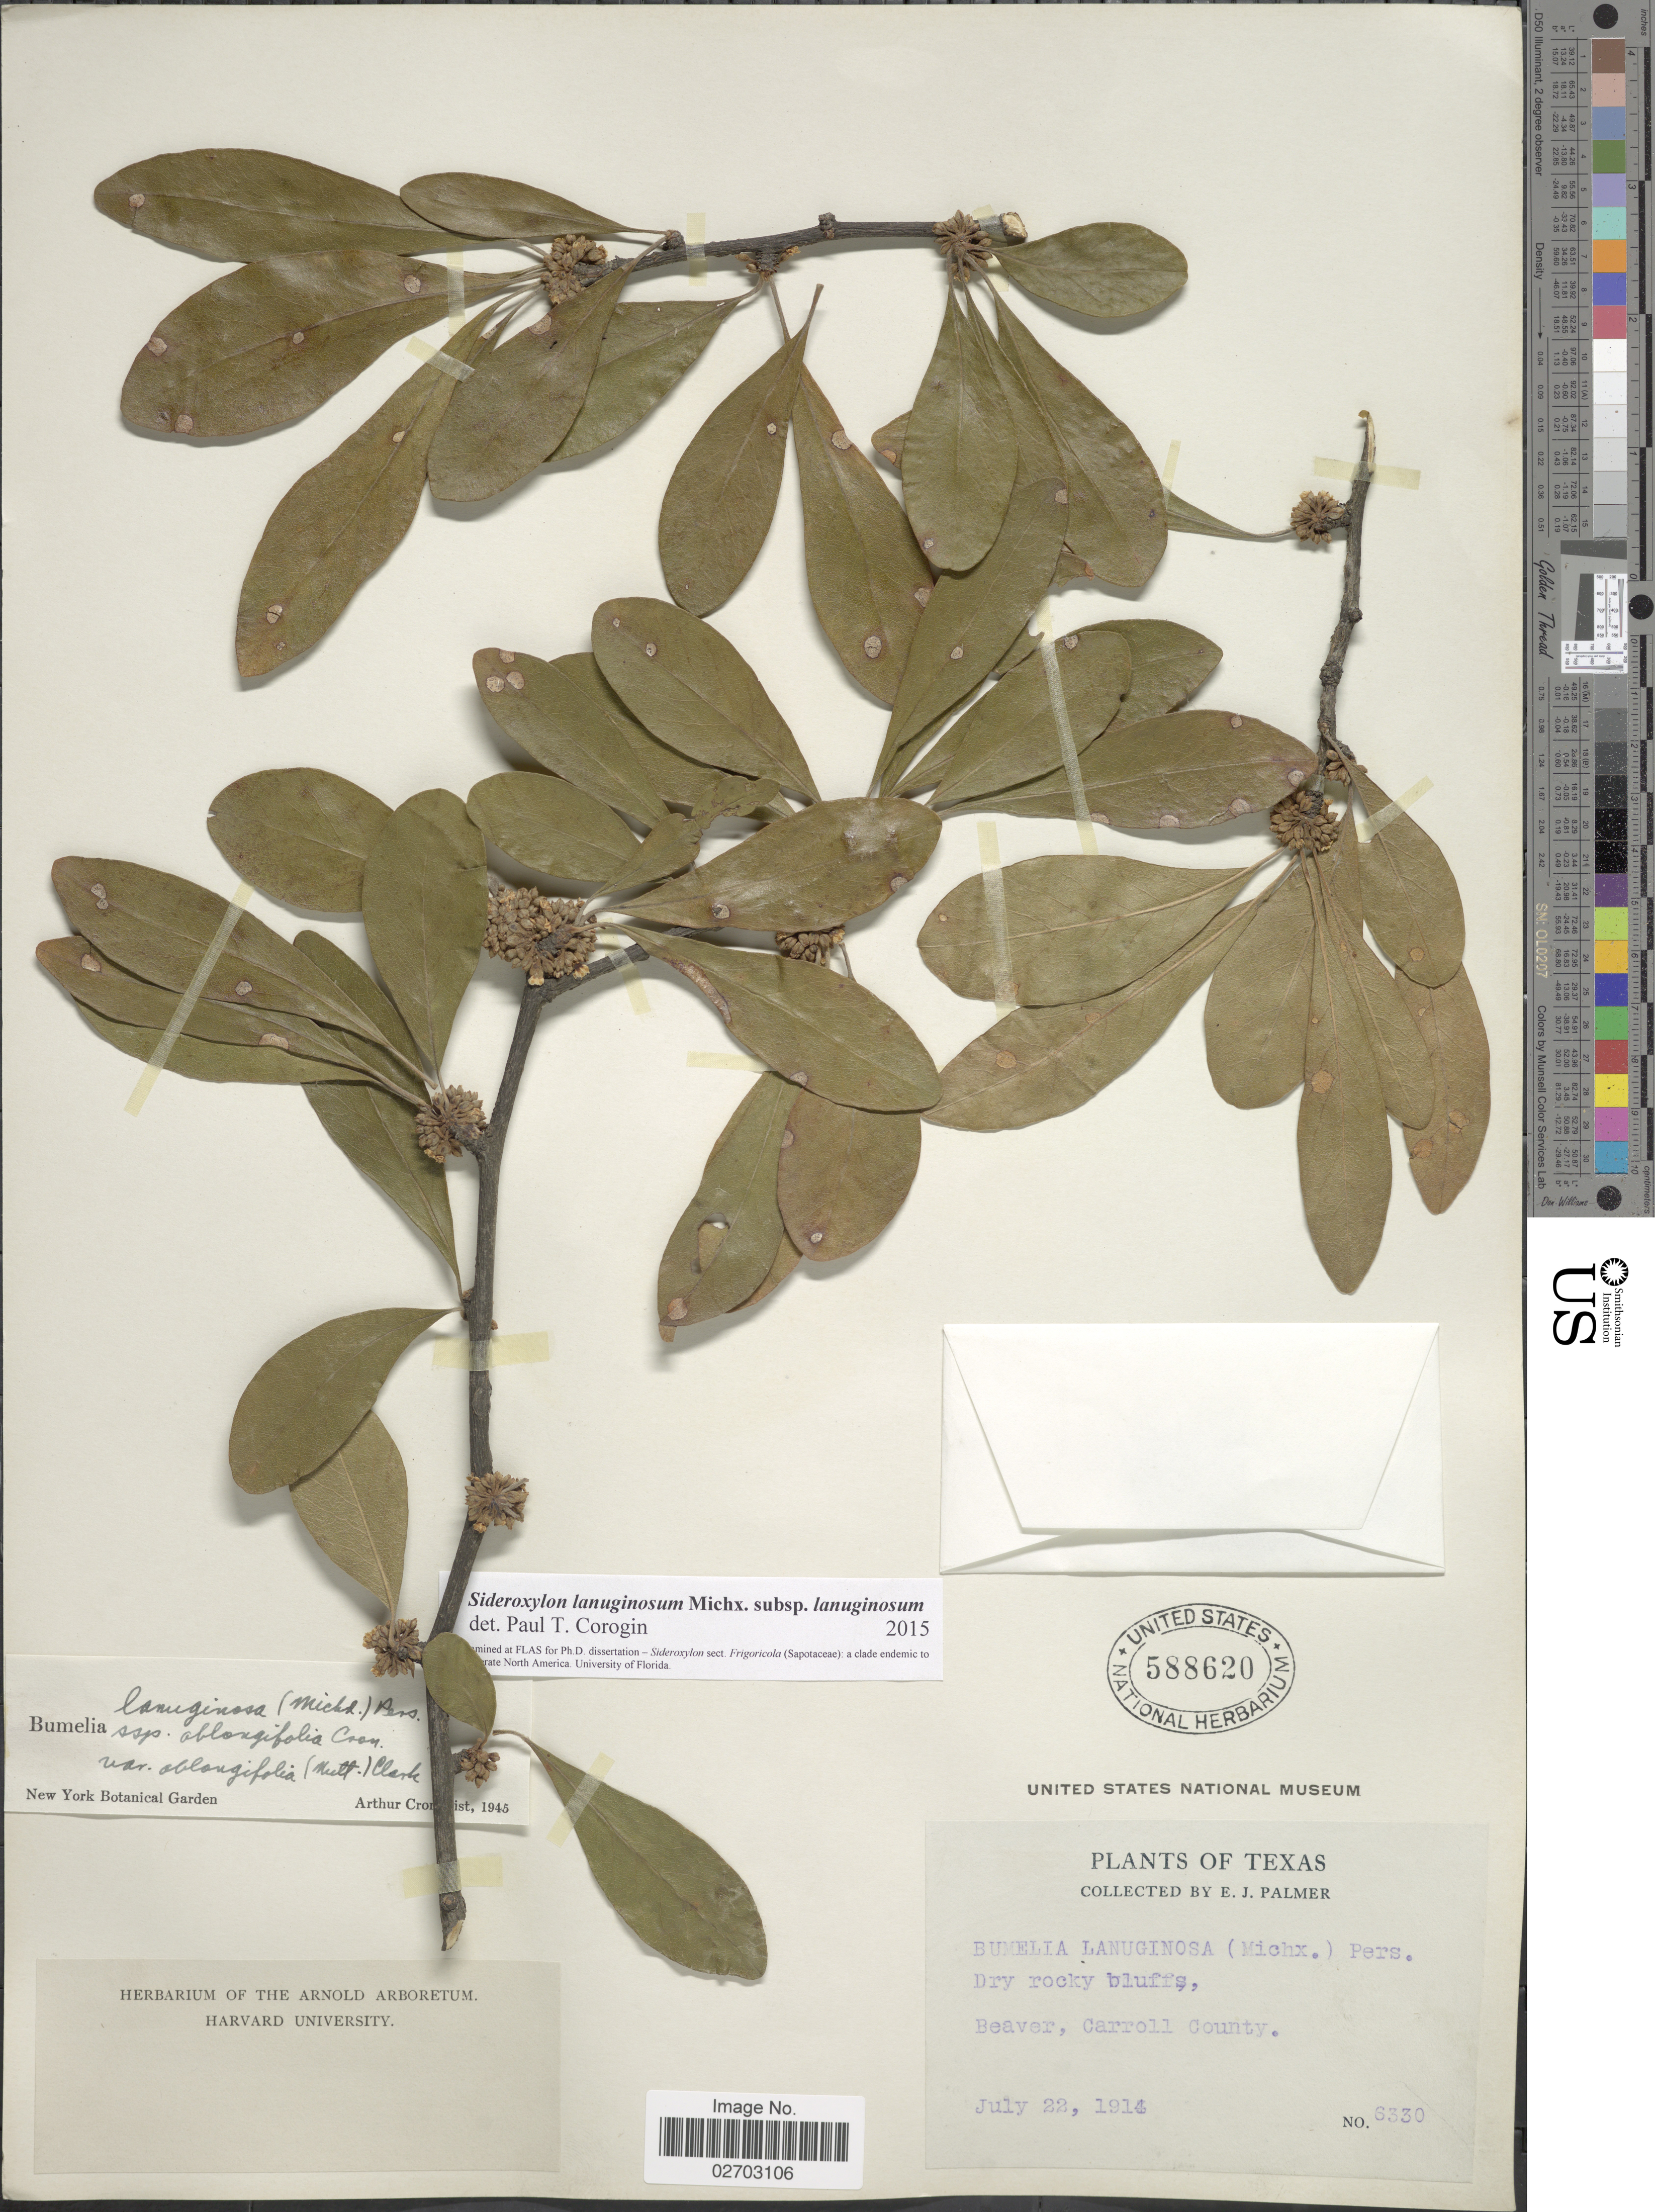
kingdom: Plantae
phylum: Tracheophyta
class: Magnoliopsida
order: Ericales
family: Sapotaceae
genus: Sideroxylon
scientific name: Sideroxylon lanuginosum subsp. lanuginosum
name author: Michx.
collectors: E. J. Palmer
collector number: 6330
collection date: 1914-07-22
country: United States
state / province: Texas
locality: Beaver, Carroll County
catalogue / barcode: US 588620